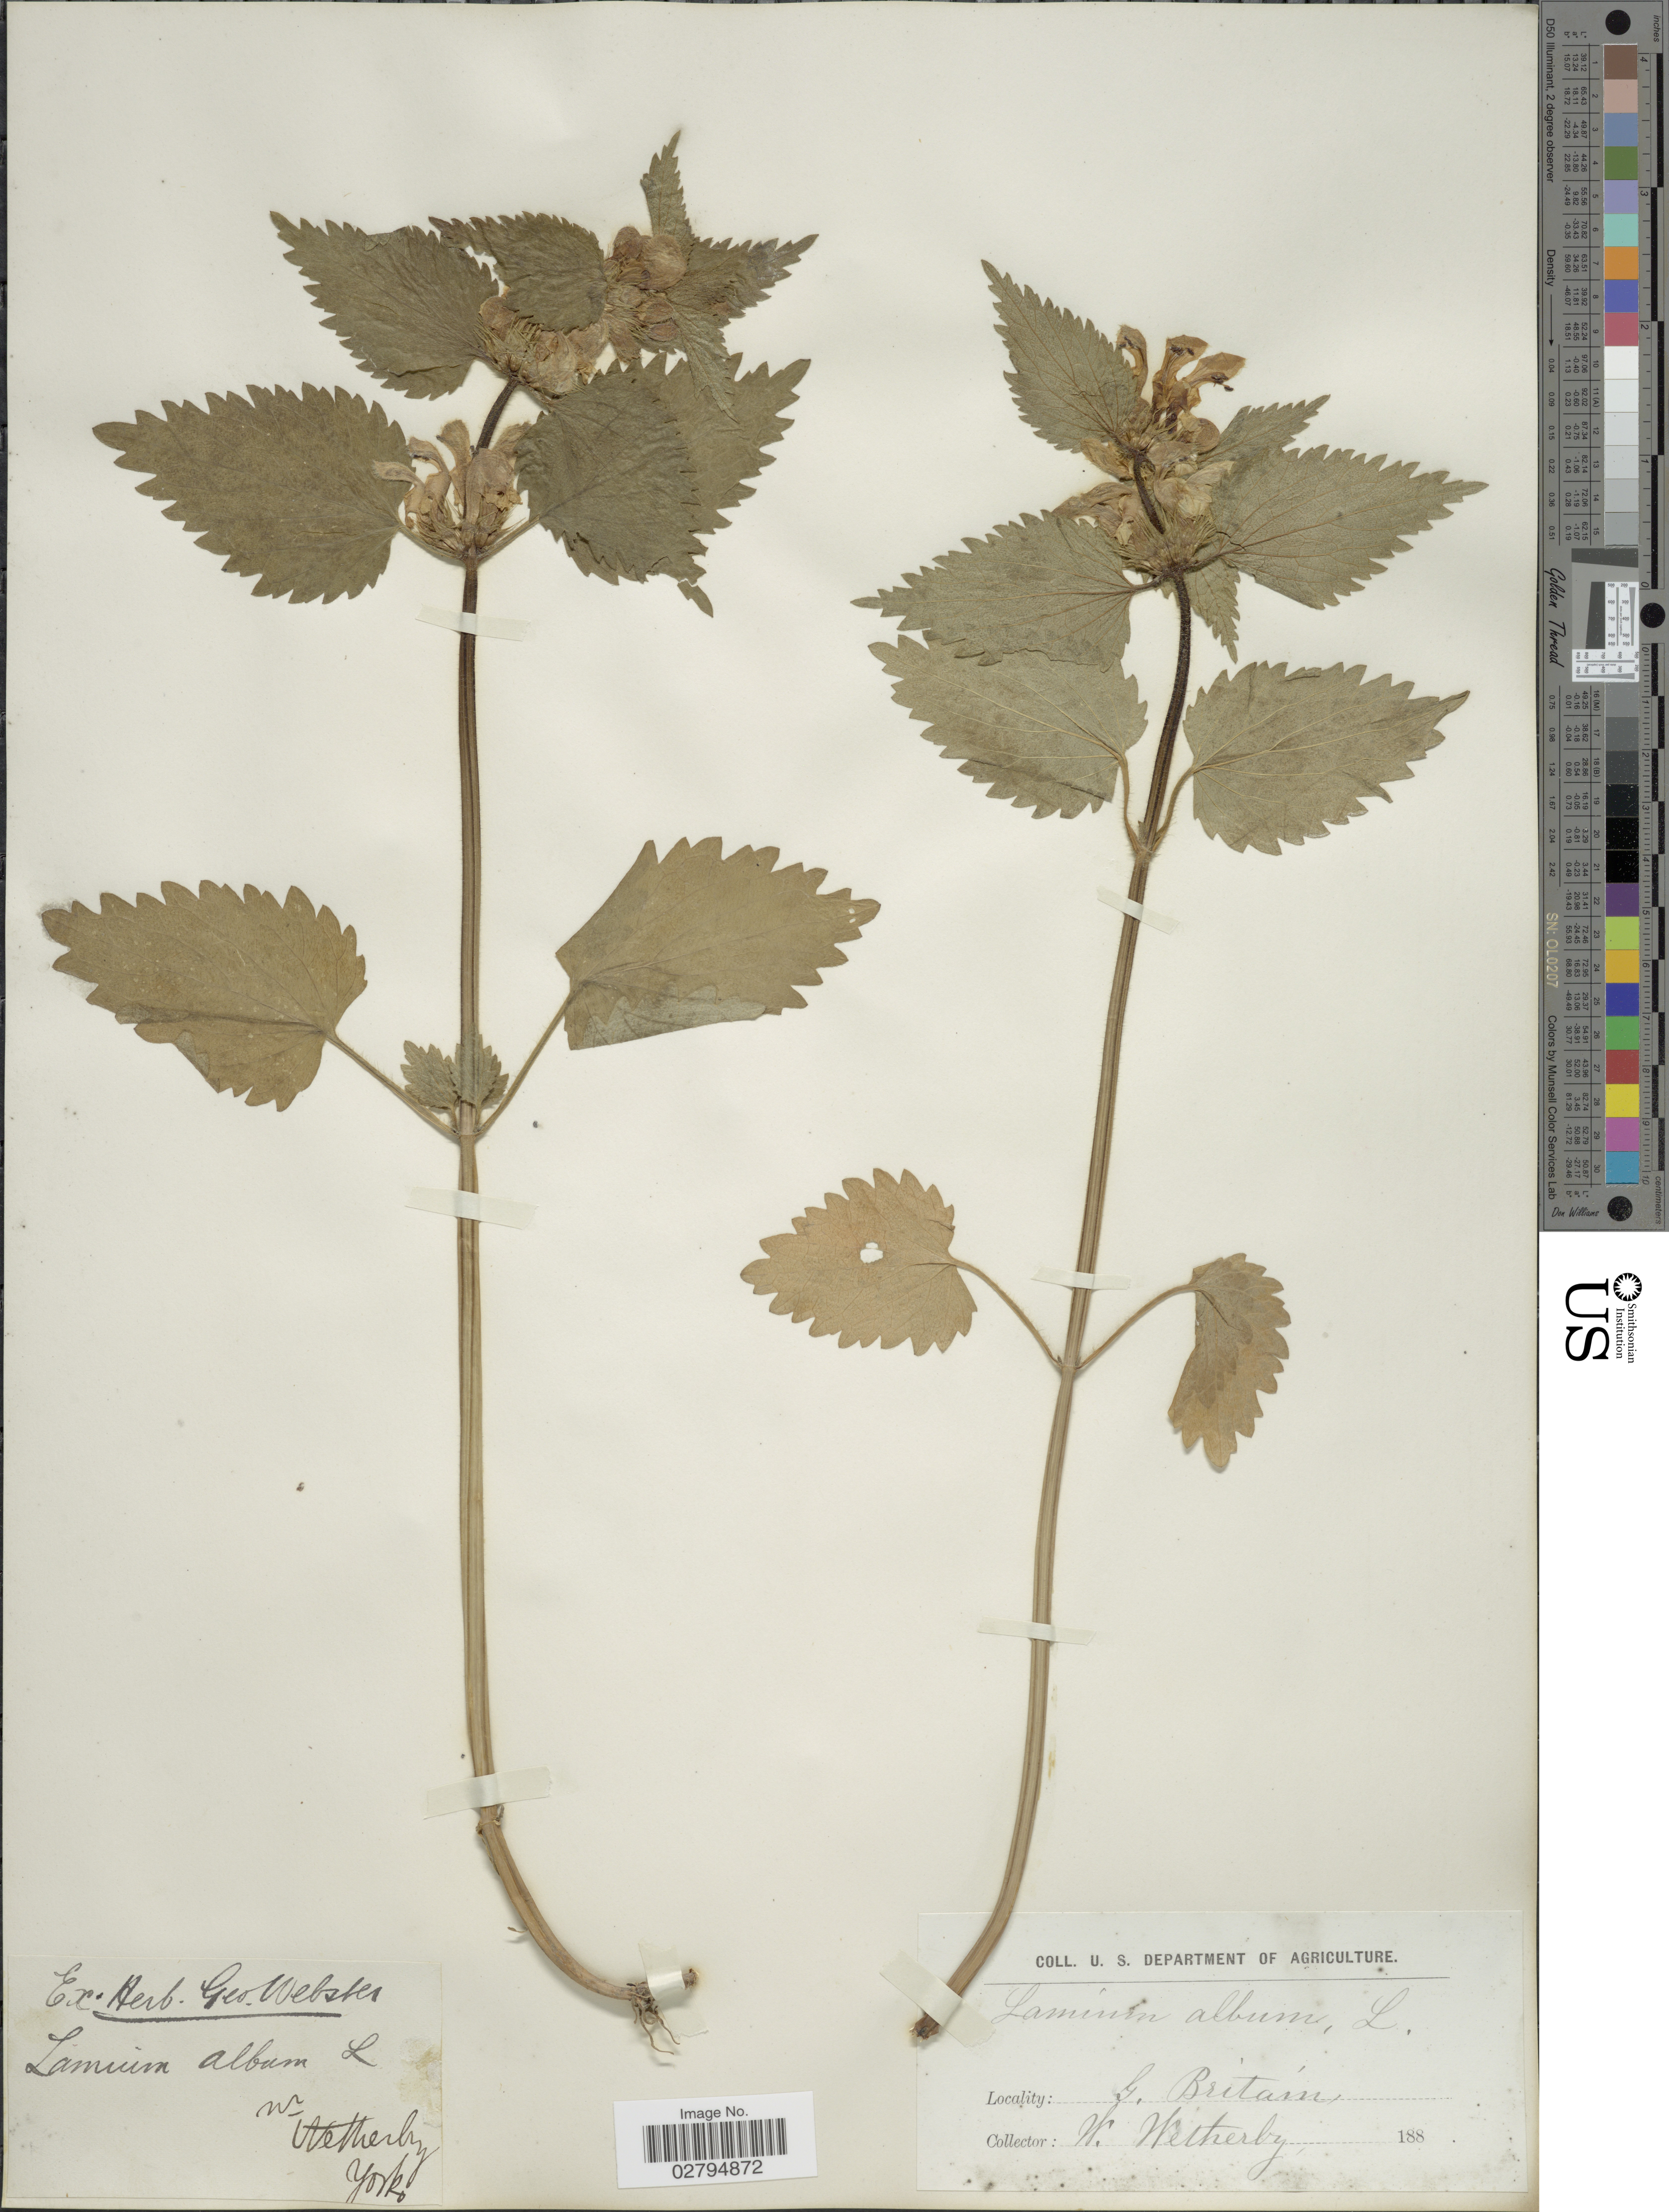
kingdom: Plantae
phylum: Tracheophyta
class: Magnoliopsida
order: Lamiales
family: Lamiaceae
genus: Lamium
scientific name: Lamium album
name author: L.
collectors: W. Wetherby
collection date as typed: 188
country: United Kingdom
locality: Great Britain.